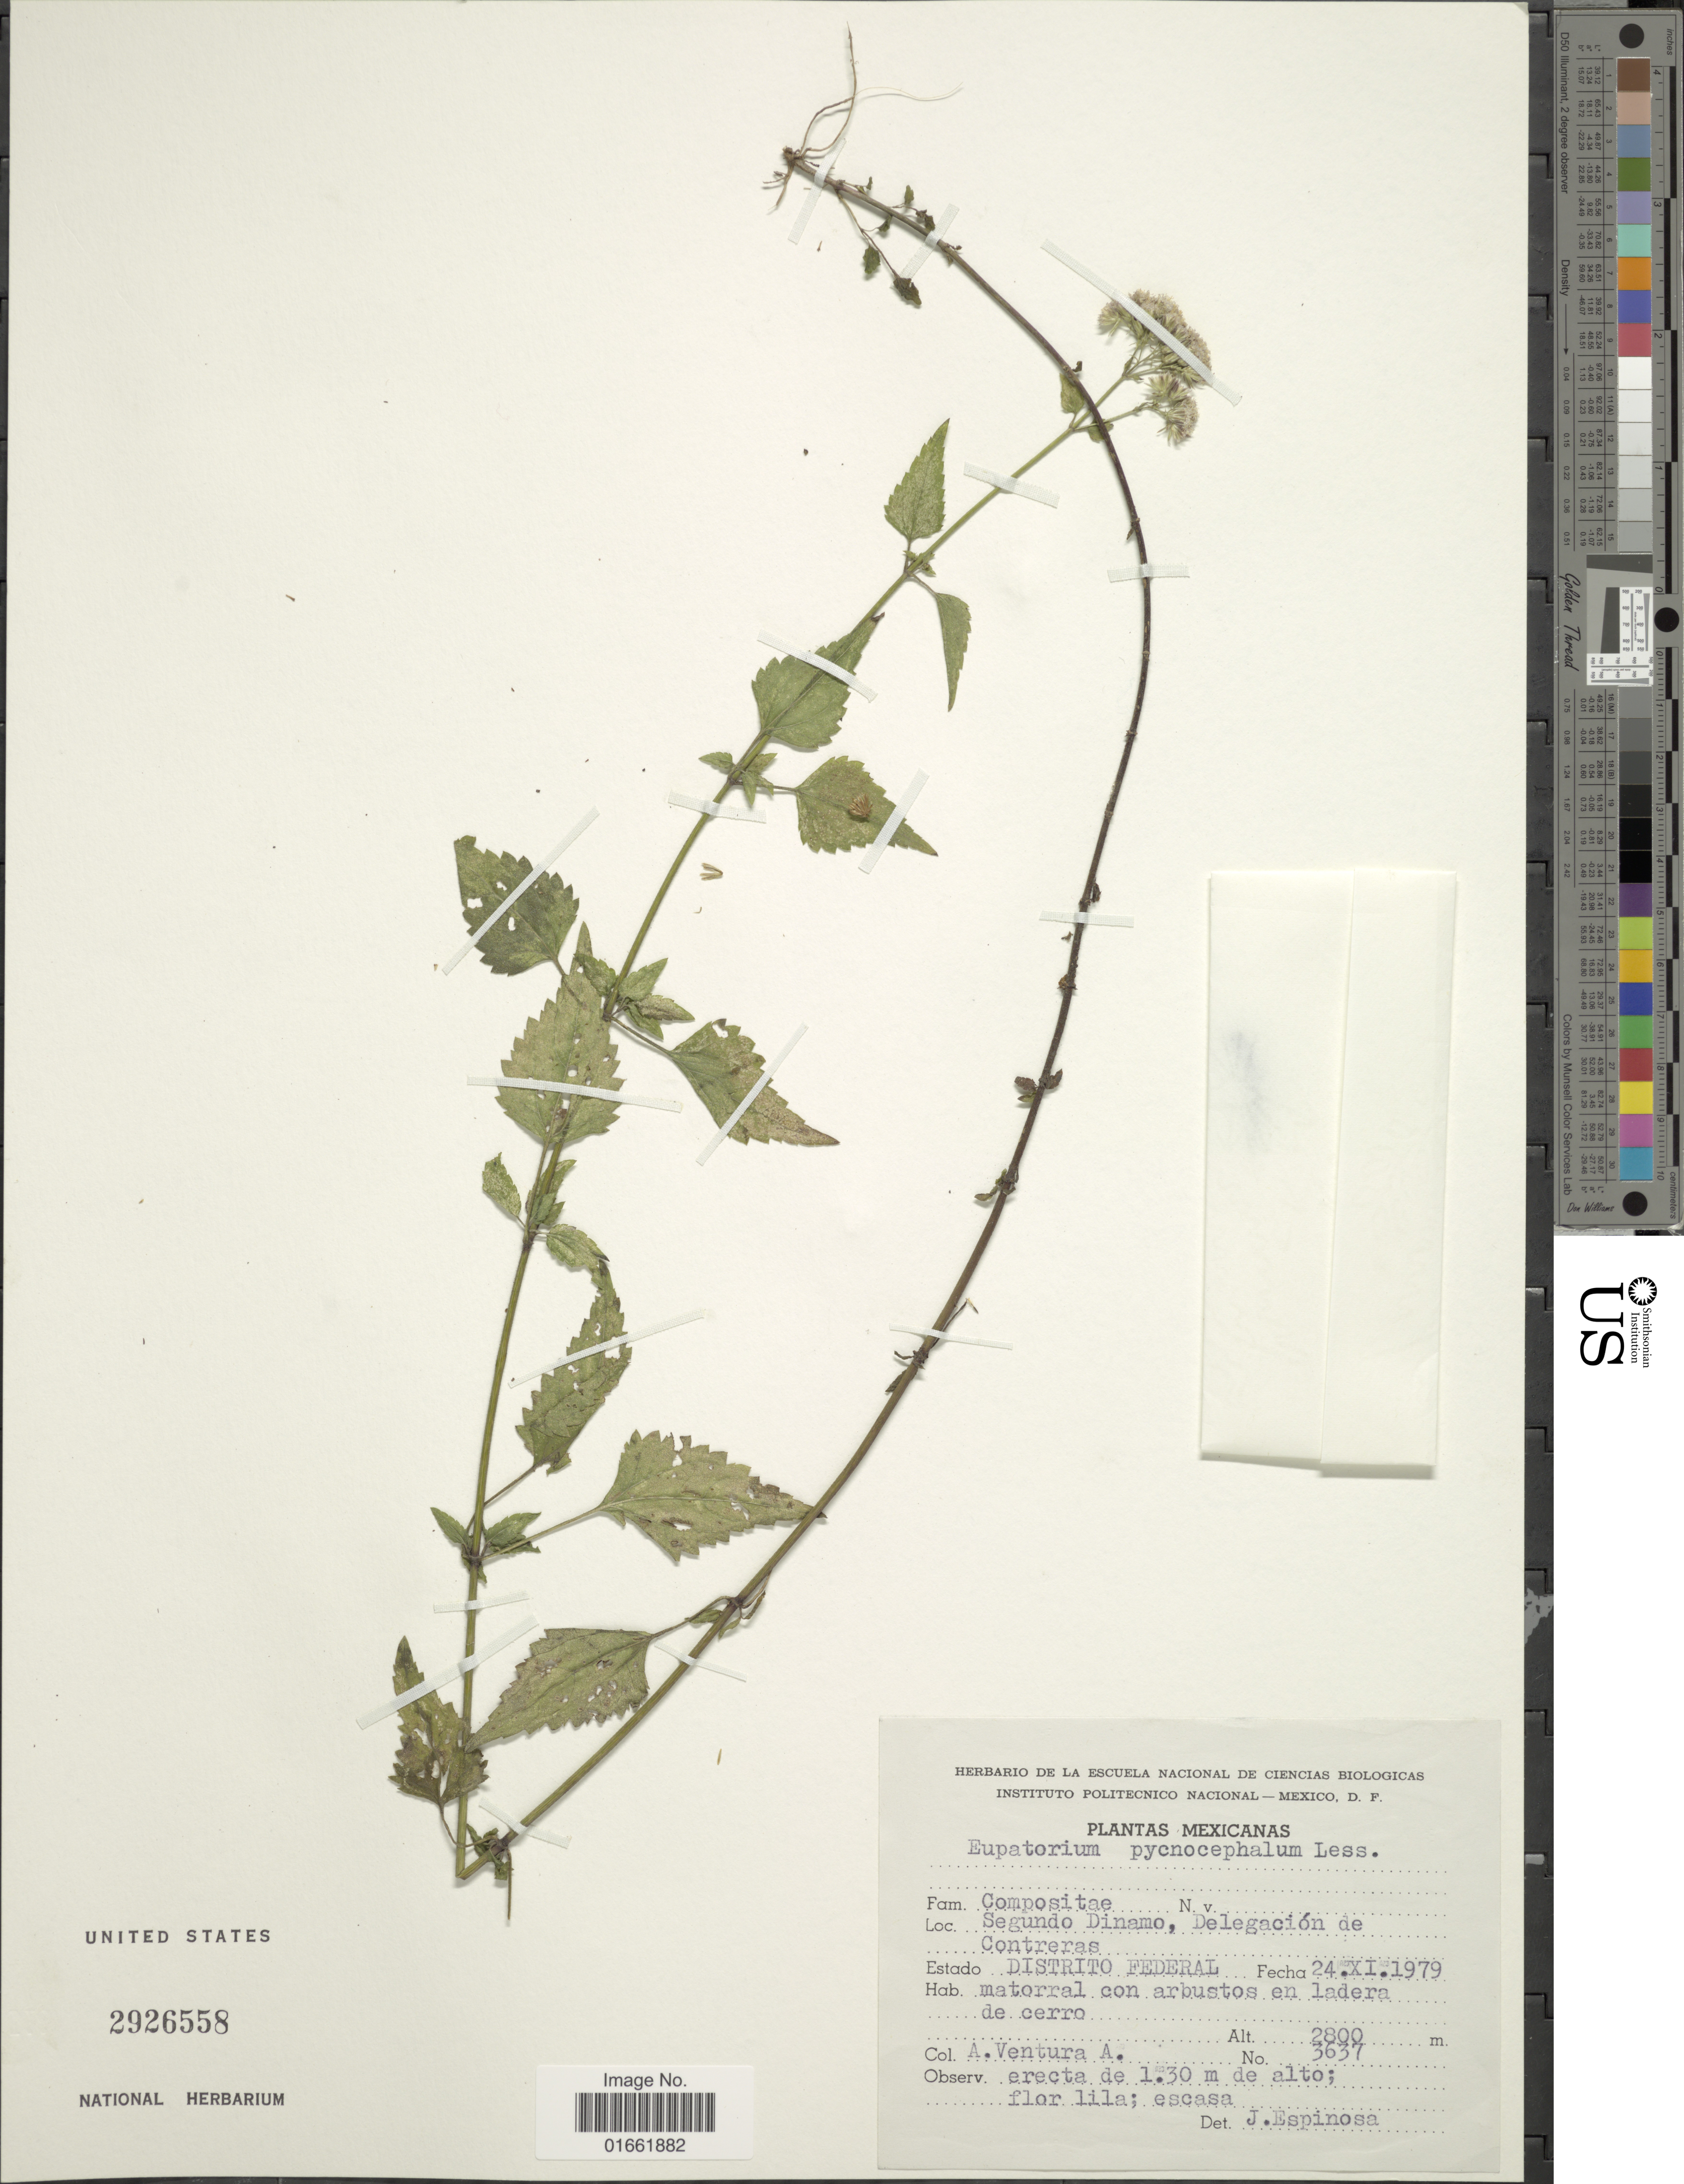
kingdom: Plantae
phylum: Tracheophyta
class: Magnoliopsida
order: Asterales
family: Asteraceae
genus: Fleischmannia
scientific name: Fleischmannia pycnocephala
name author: (Less.) R.M. King & H. Rob.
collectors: A. Ventura A.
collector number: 3637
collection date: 1979-11-24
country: Mexico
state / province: Distrito Federal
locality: Segundo Dinamo, Delegación de Contreras. Estado Distrito Federal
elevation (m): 2800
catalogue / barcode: US 2926558